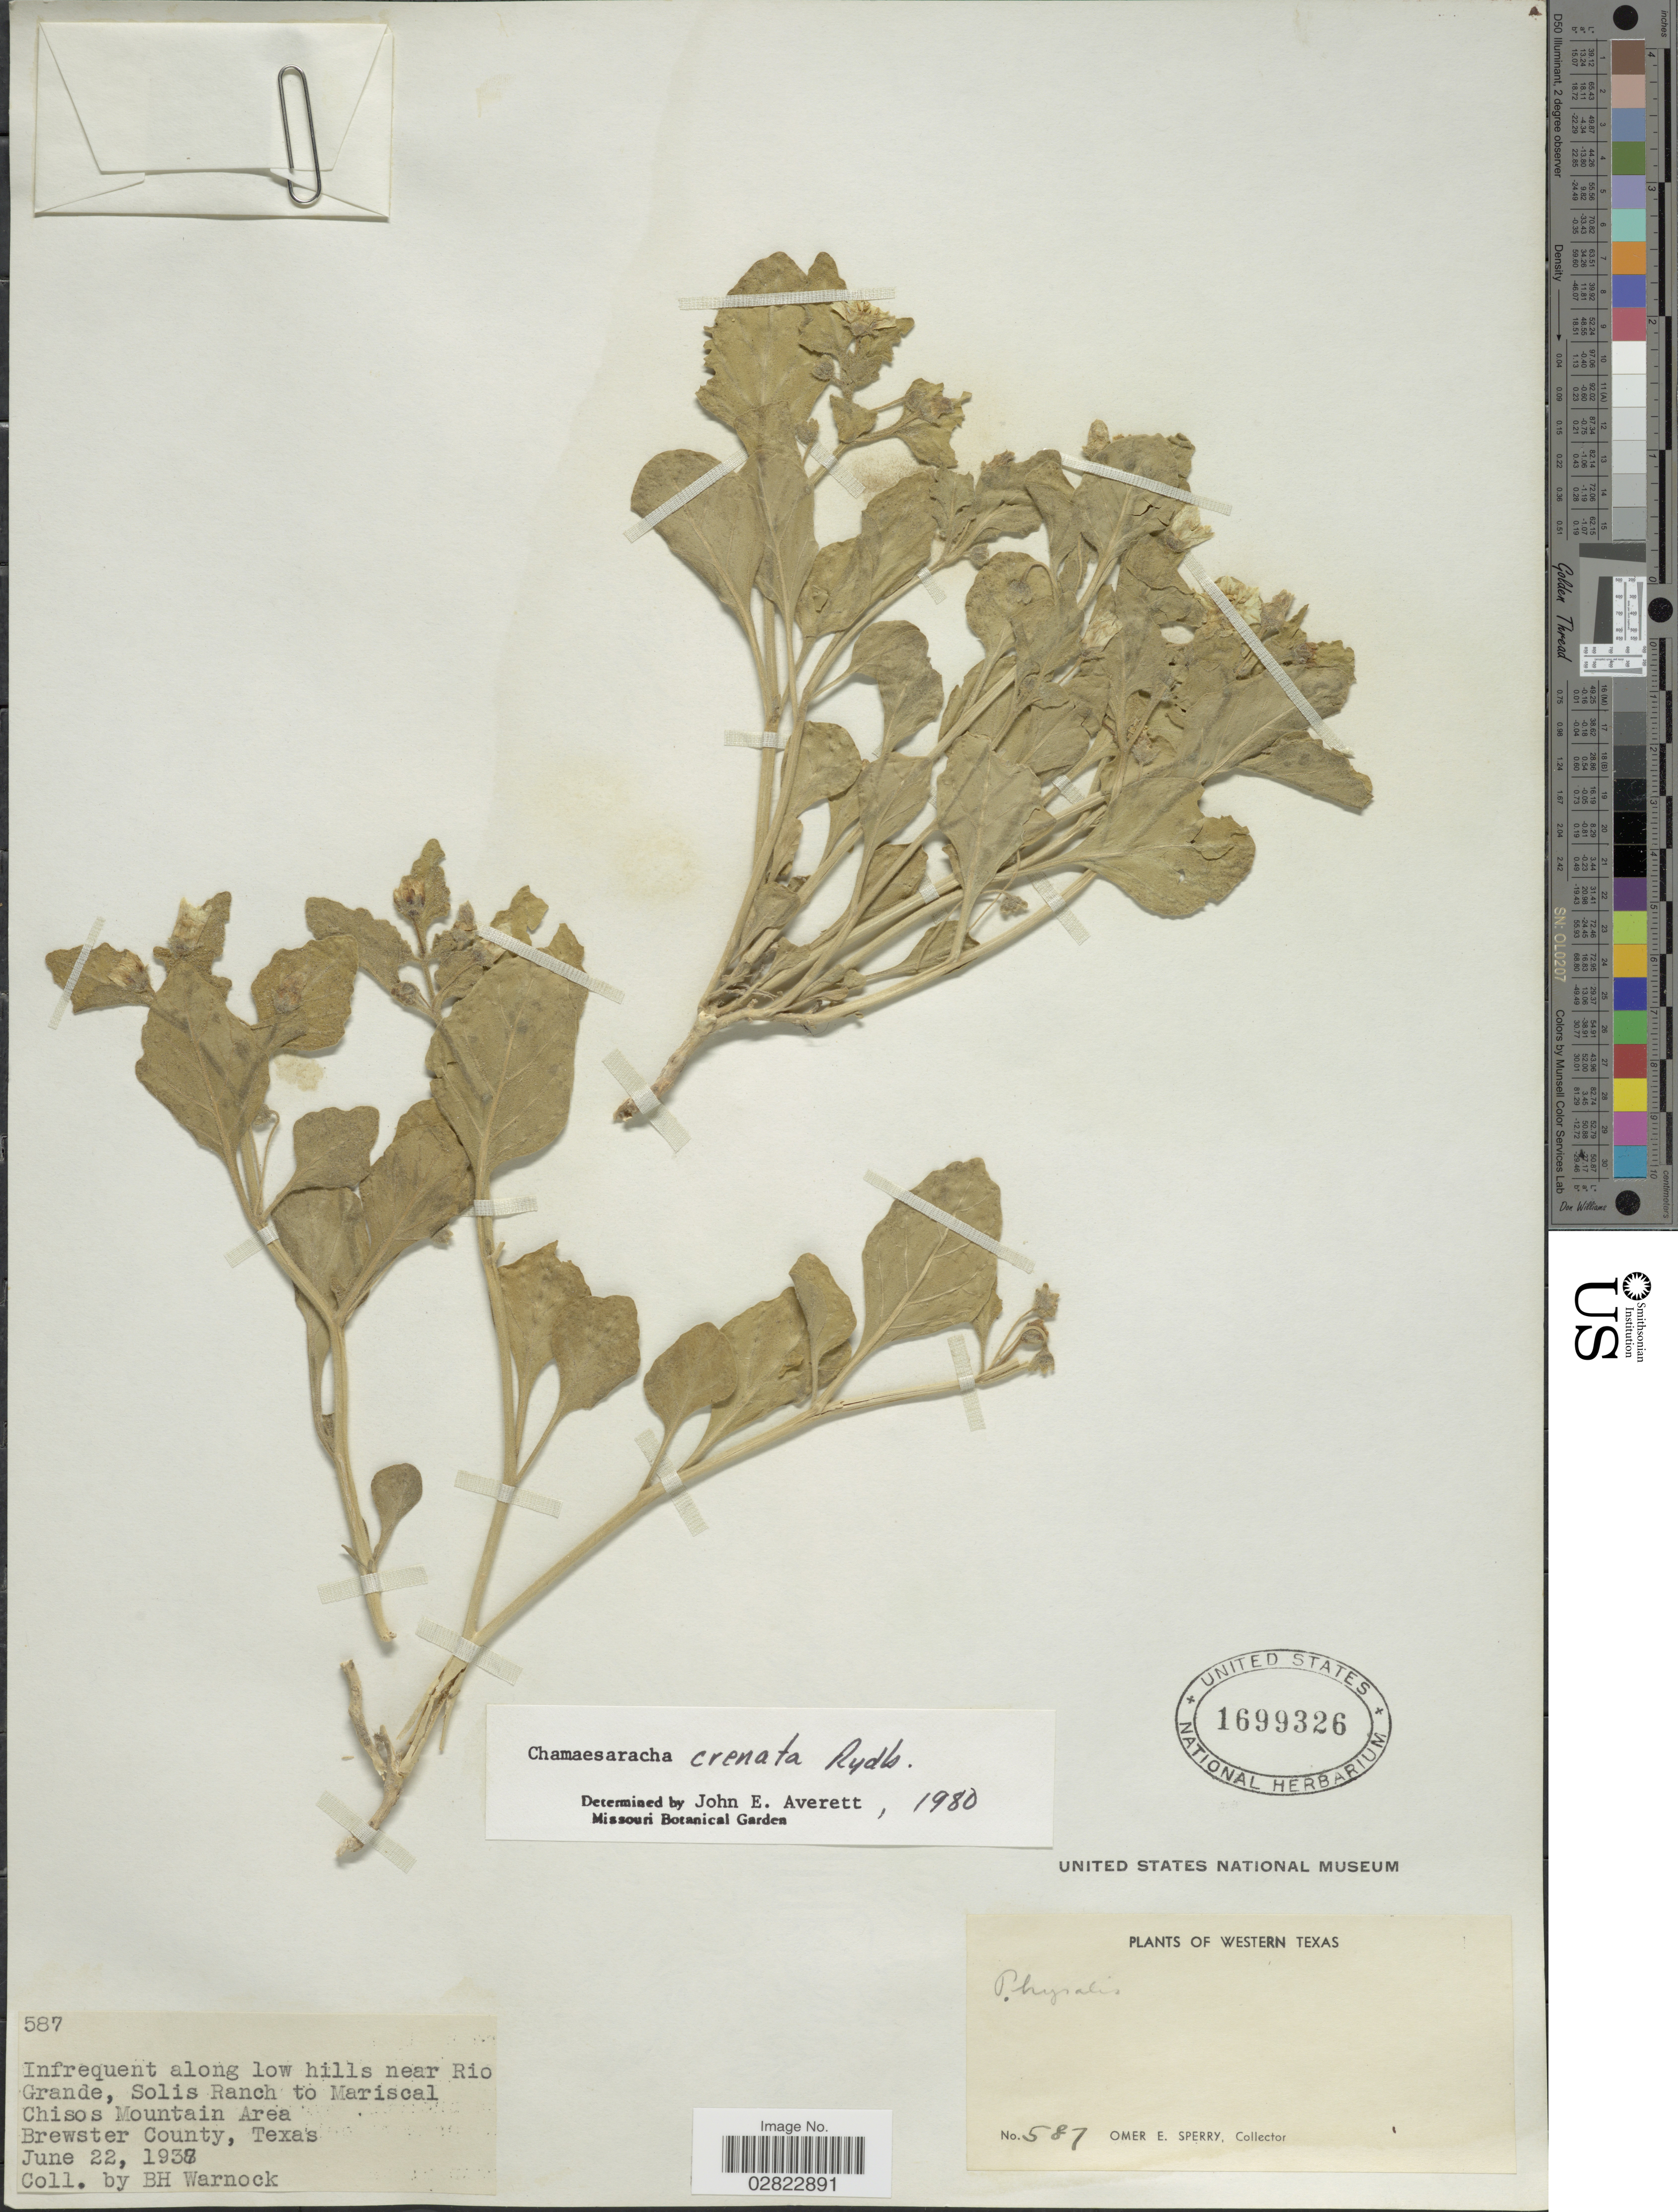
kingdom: Plantae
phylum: Tracheophyta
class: Magnoliopsida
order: Solanales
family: Solanaceae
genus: Chamaesaracha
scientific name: Chamaesaracha crenata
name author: Rydb.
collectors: B. H. Warnock & O. E. Sperry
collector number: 587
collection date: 1937-06-22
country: United States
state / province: Texas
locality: Western Texas, Infrequent along low hills near Rio Grande, Solis Ranch to Mariscal Chisos Mountain Area, Brewster County.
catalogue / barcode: US 1699326